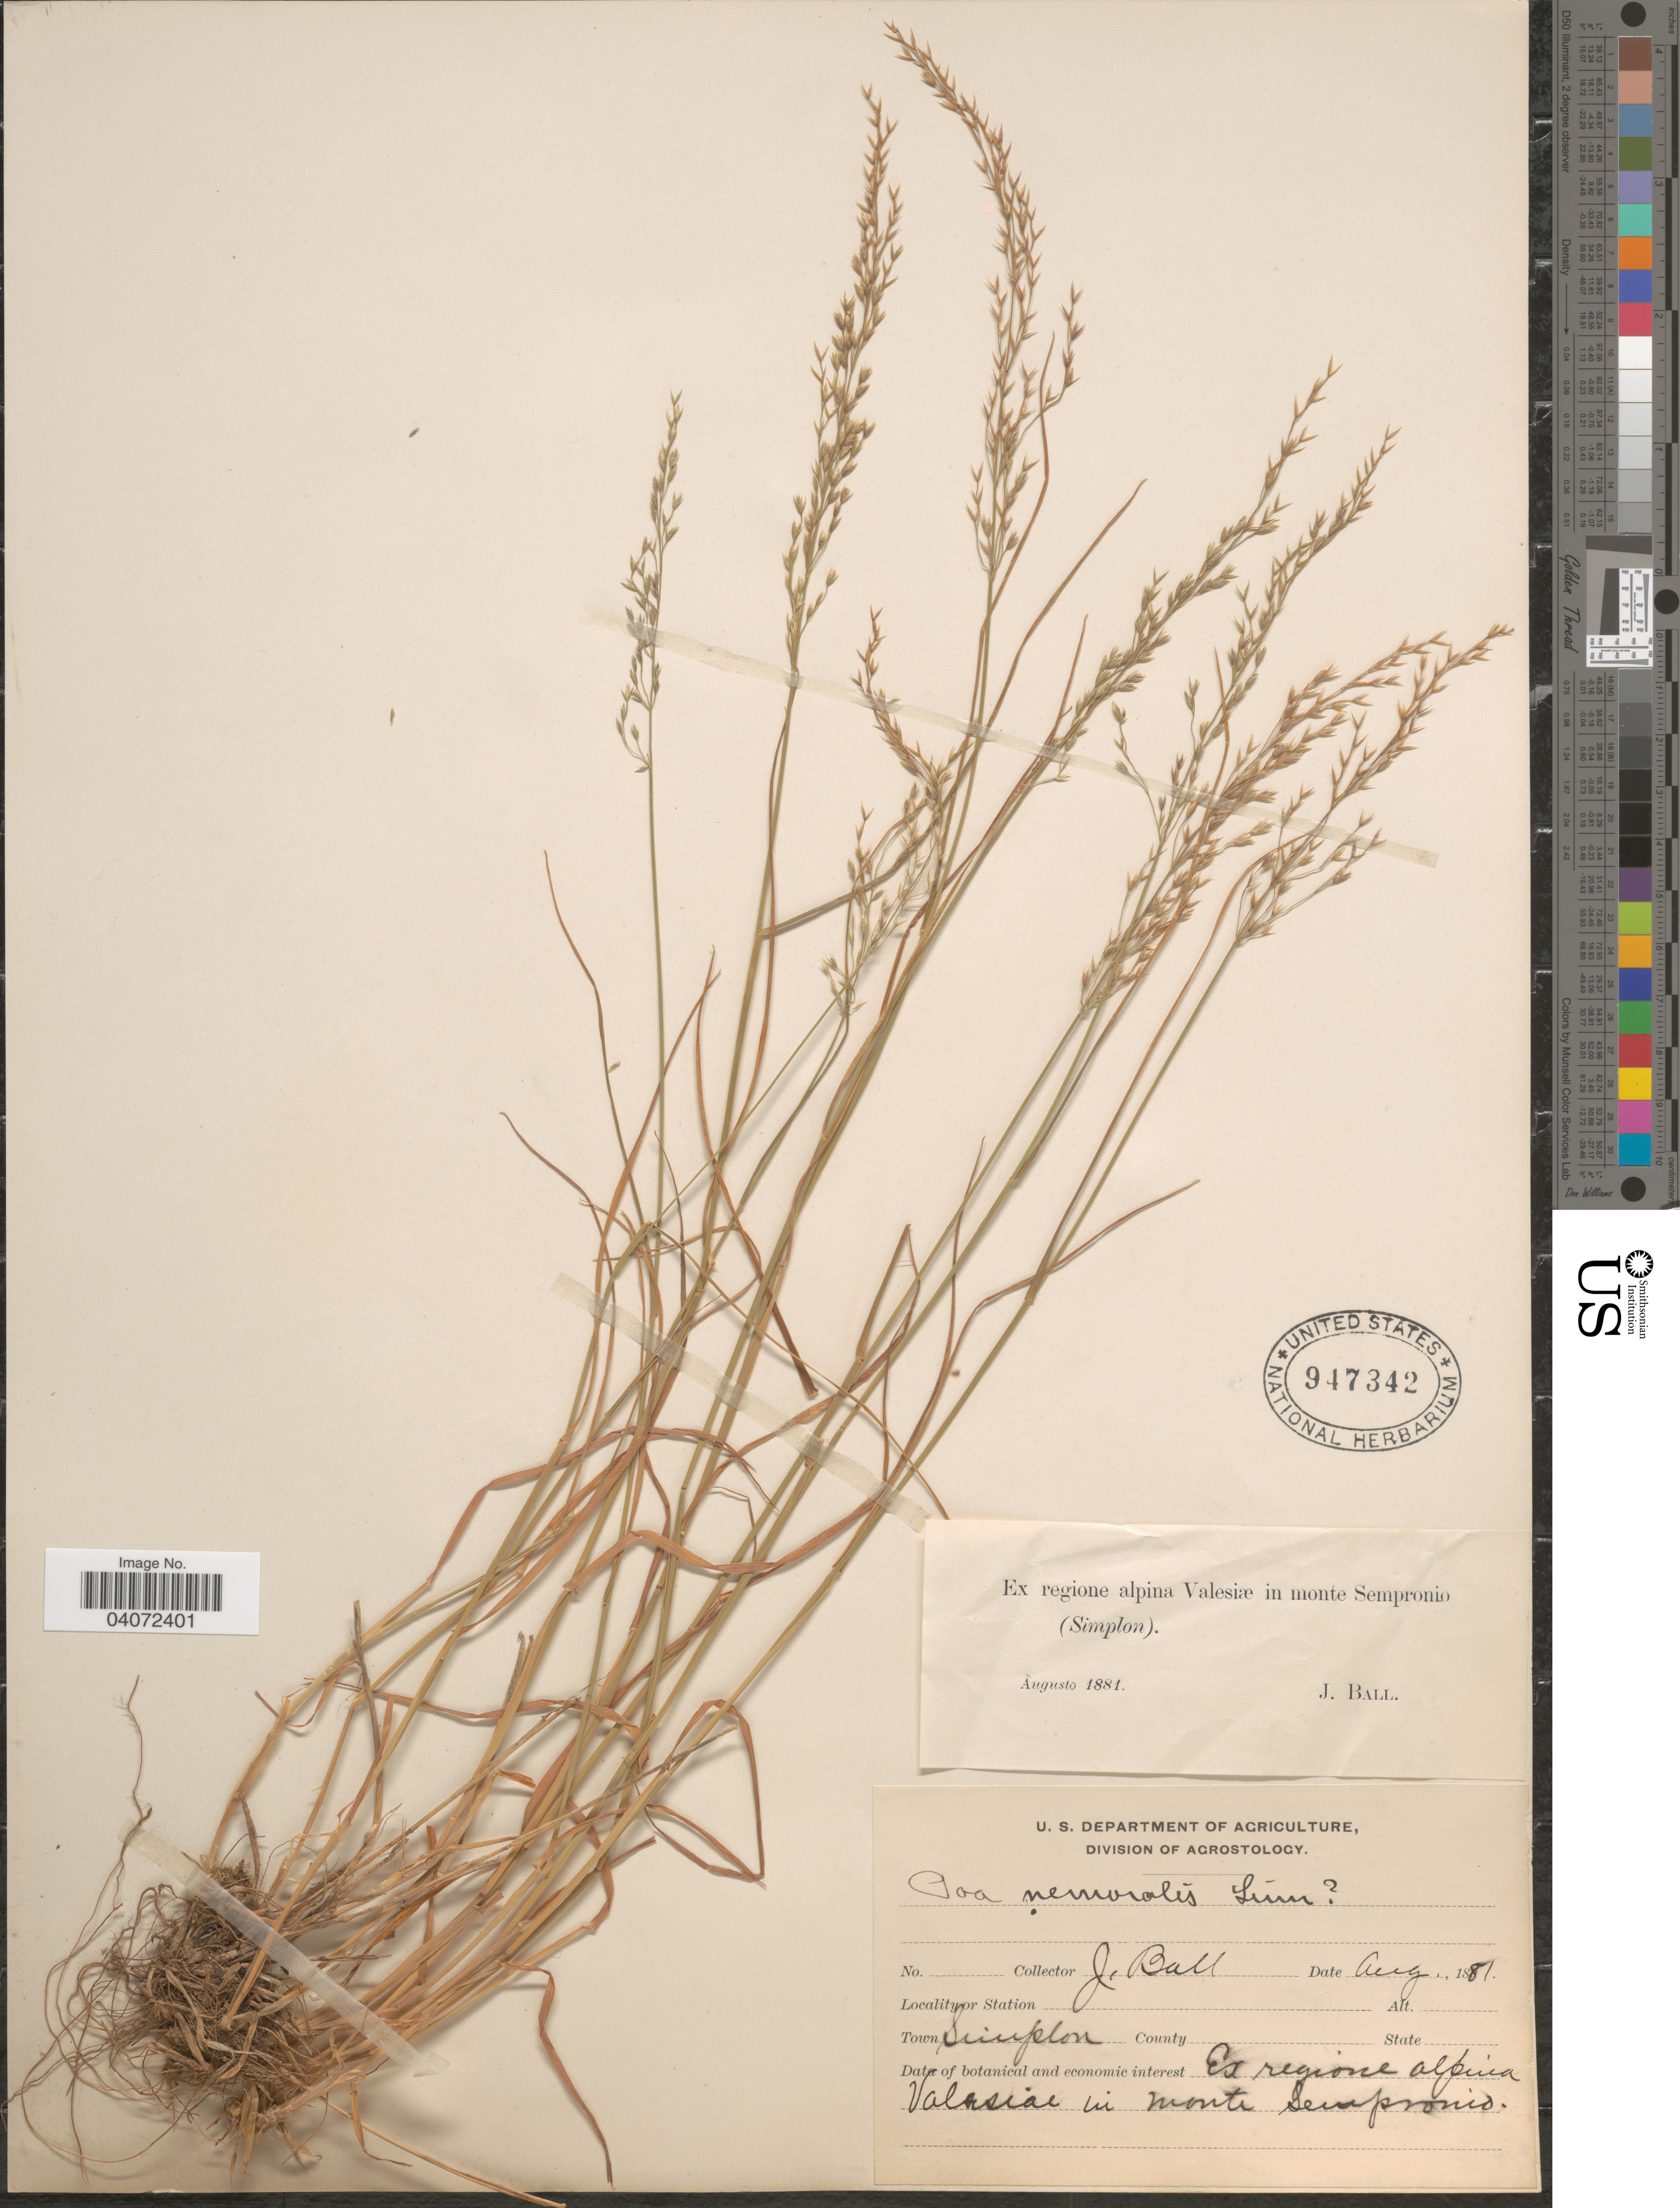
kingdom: Plantae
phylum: Tracheophyta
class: Liliopsida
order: Poales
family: Poaceae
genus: Poa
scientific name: Poa nemoralis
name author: L.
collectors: J. Ball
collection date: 1881-08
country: Switzerland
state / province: Valais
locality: Town Simplon. Ex regione alpina Valesiæ in monte Sempronio.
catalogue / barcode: US 947342